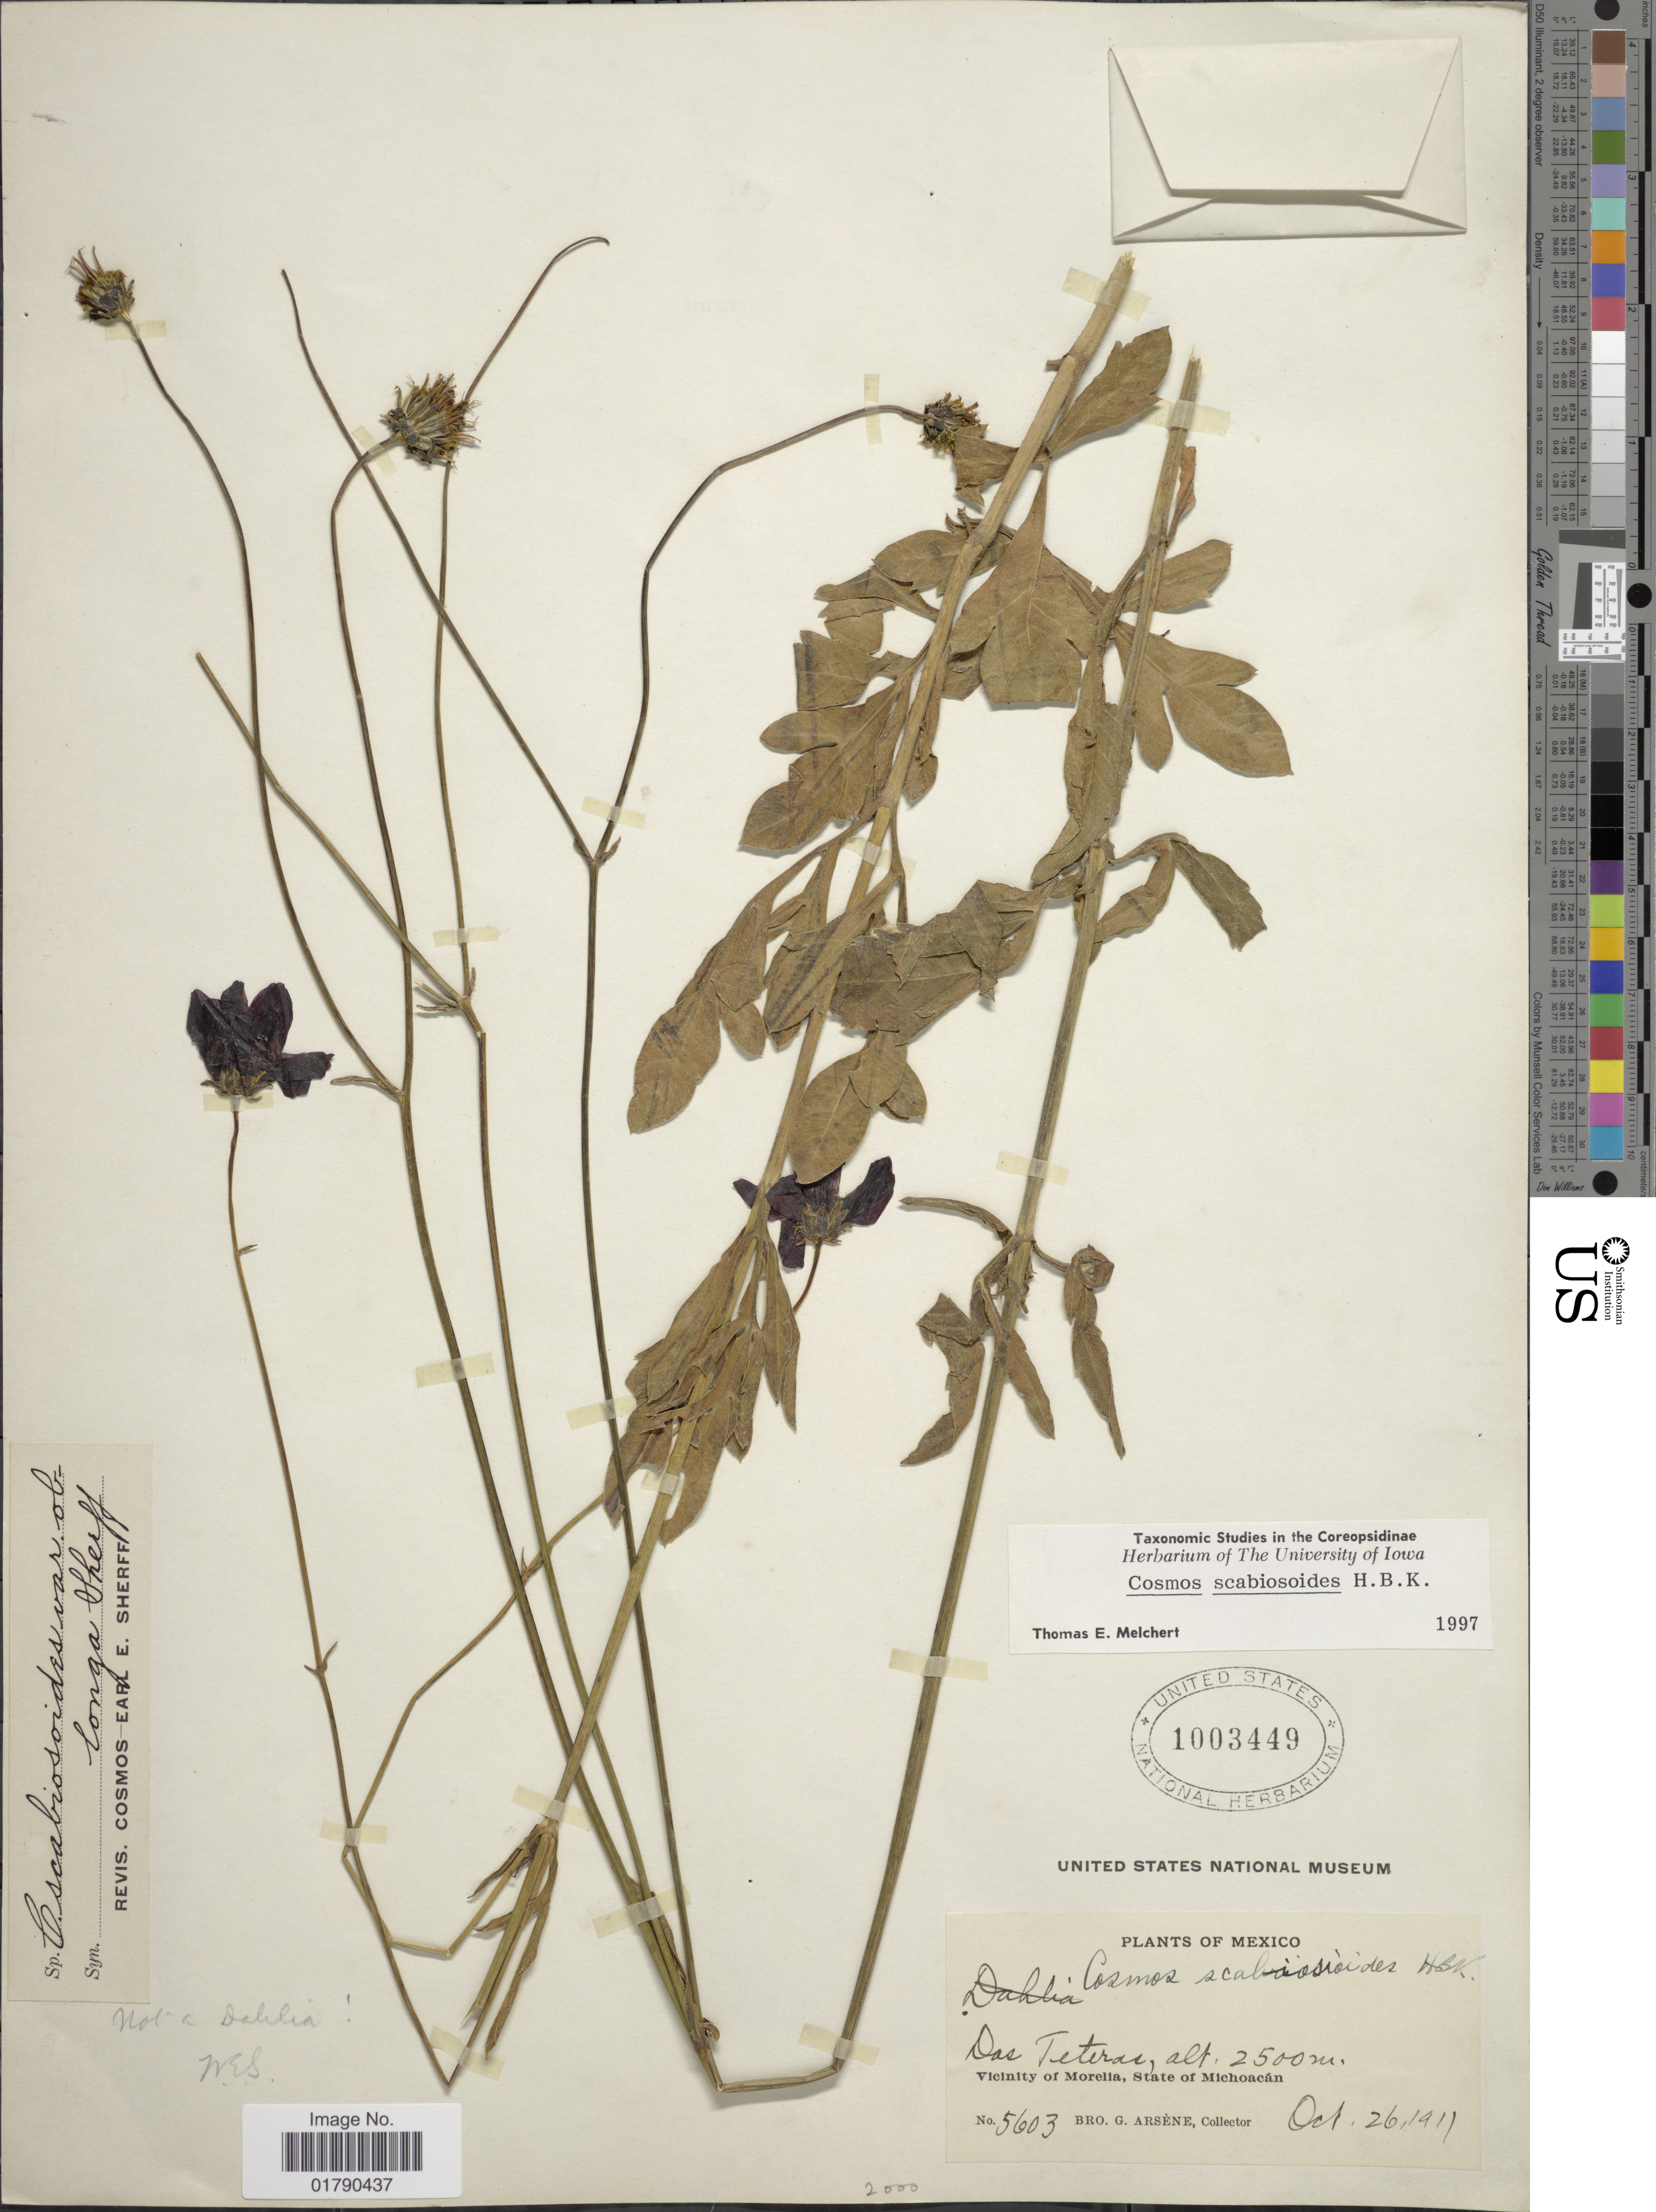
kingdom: Plantae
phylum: Tracheophyta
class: Magnoliopsida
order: Asterales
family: Asteraceae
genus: Cosmos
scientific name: Cosmos scabiosoides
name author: Kunth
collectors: Bro. G. Arsène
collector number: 5603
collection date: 1911-10-26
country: Mexico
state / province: Michoacán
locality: Das Teteras, Vicinity of Morelia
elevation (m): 2500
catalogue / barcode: US 1003449